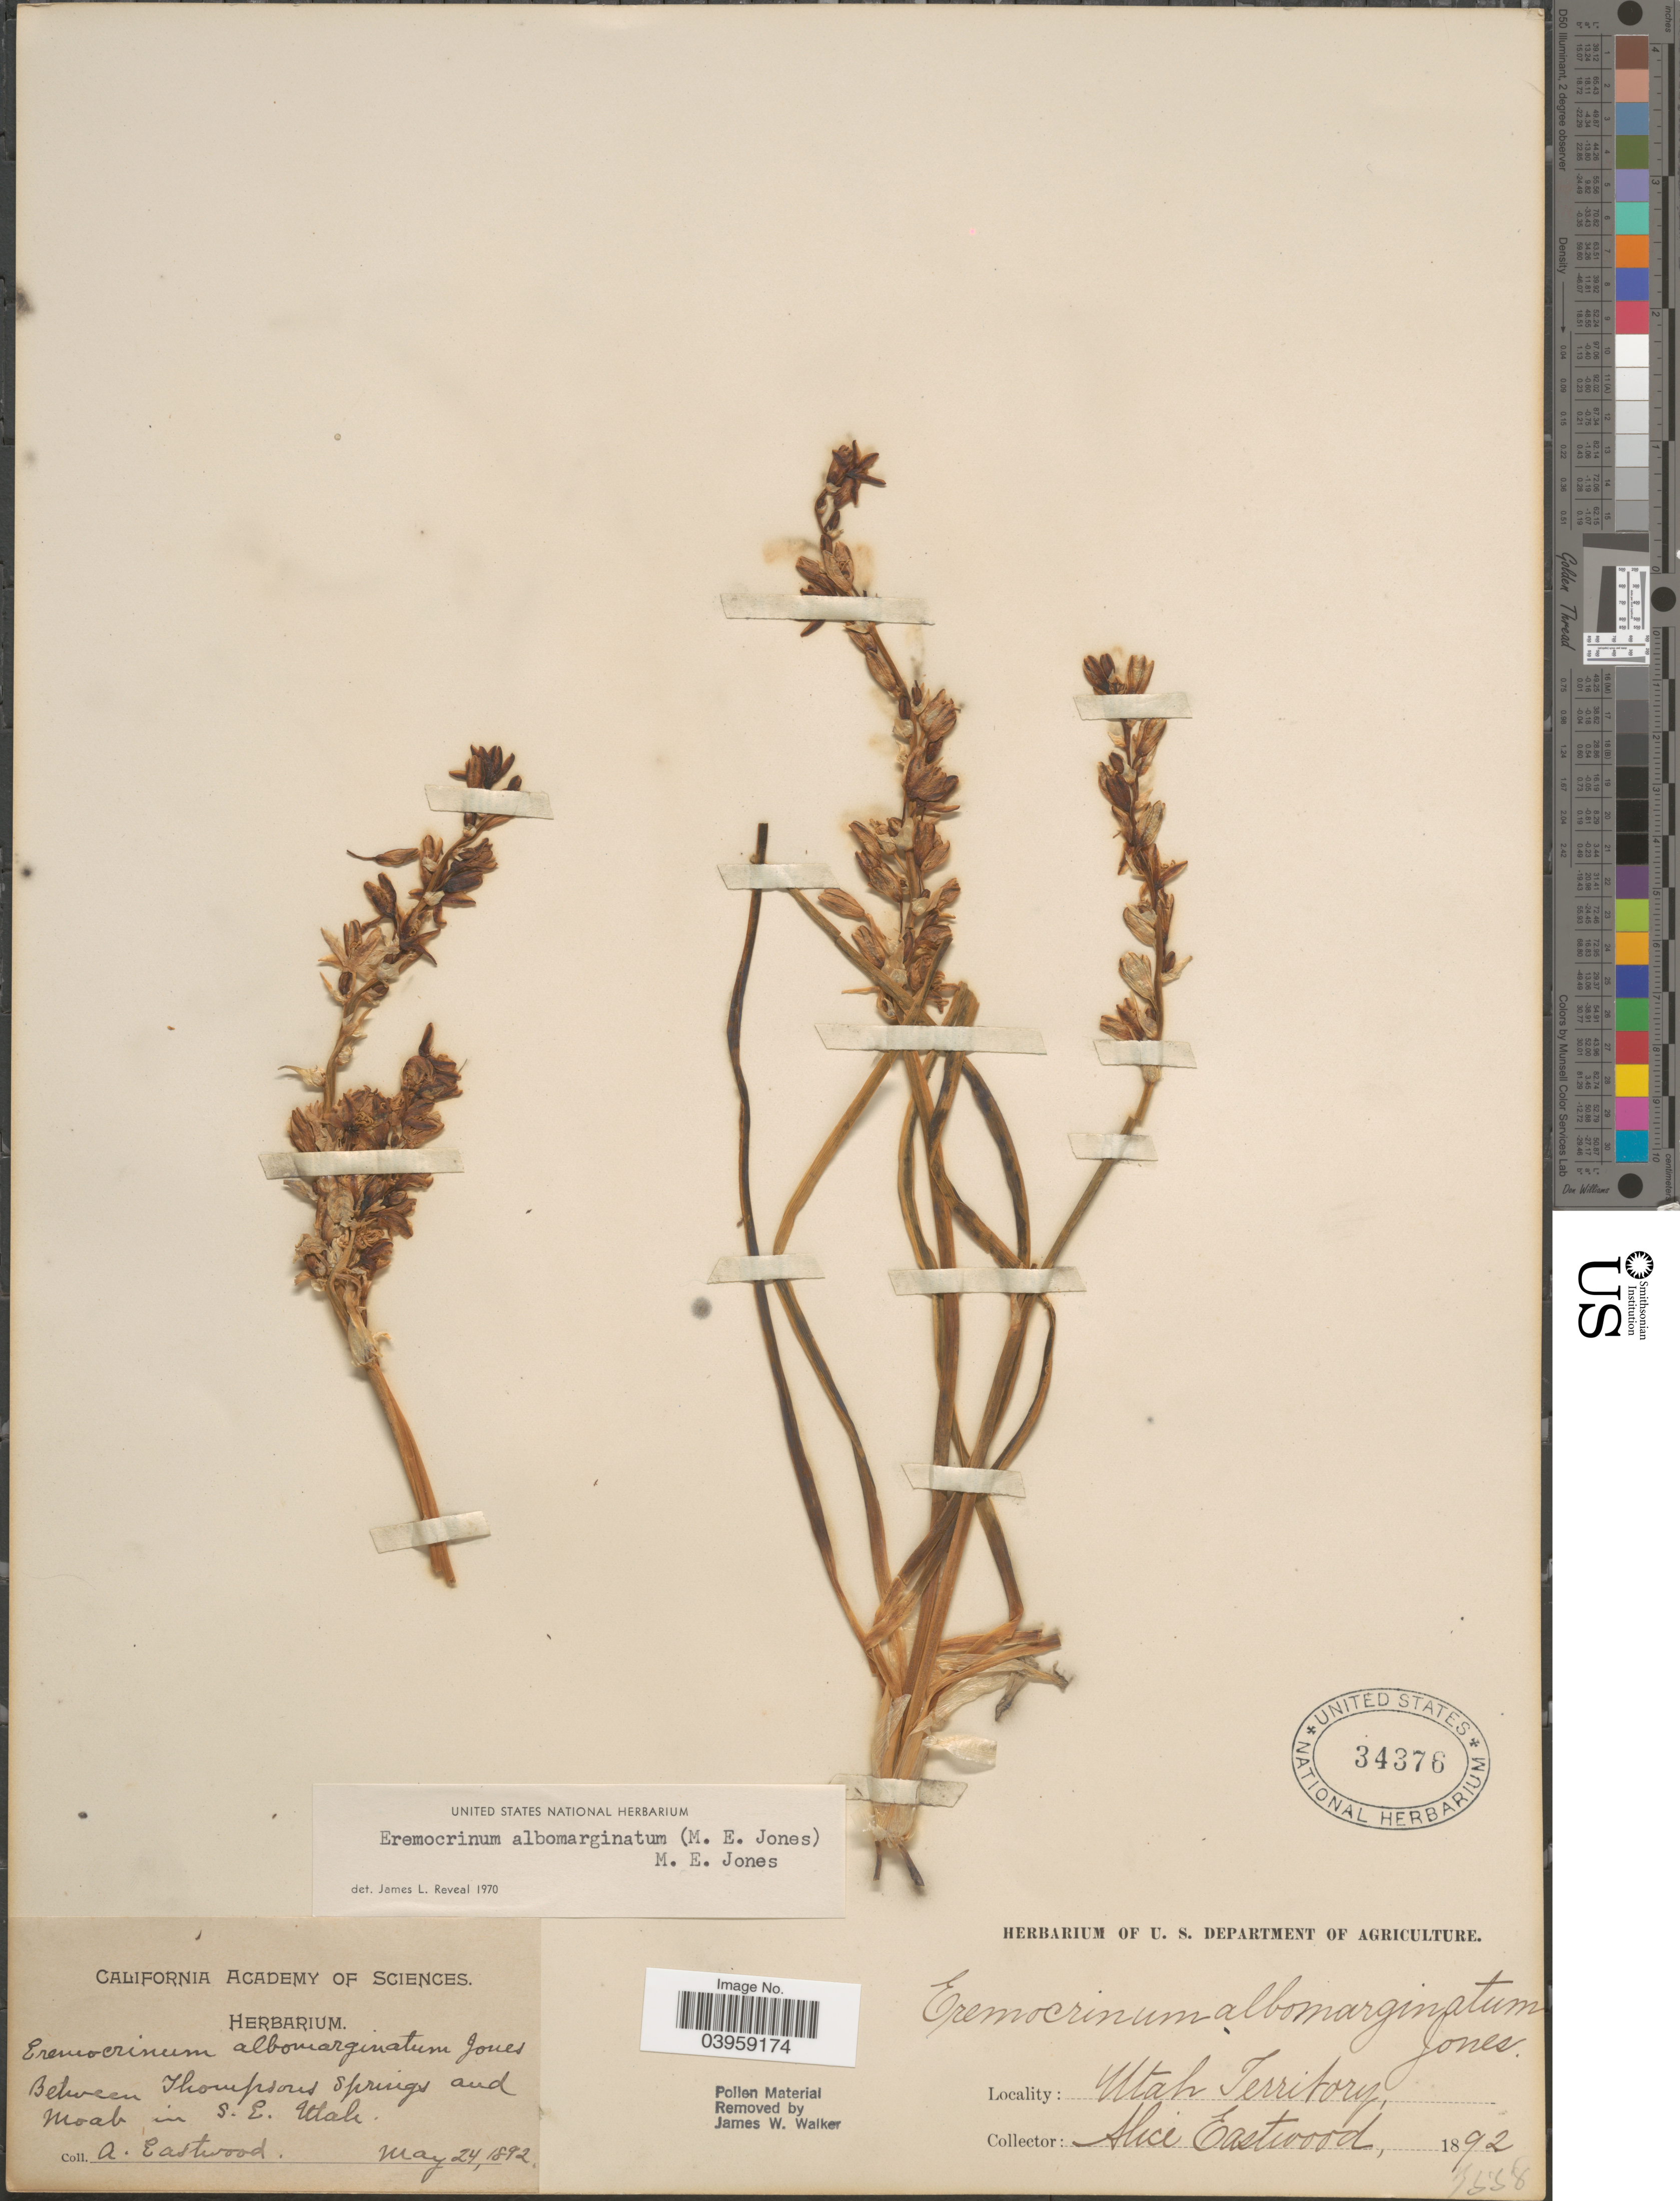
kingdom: Plantae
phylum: Tracheophyta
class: Liliopsida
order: Asparagales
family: Asparagaceae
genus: Eremocrinum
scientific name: Eremocrinum albomarginatum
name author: (M.E. Jones) M.E. Jones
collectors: A. Eastwood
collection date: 1892-05-24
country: United States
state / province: Utah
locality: Between Thompsons Springs and Moab, in S.E. Utah.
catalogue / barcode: US 34376